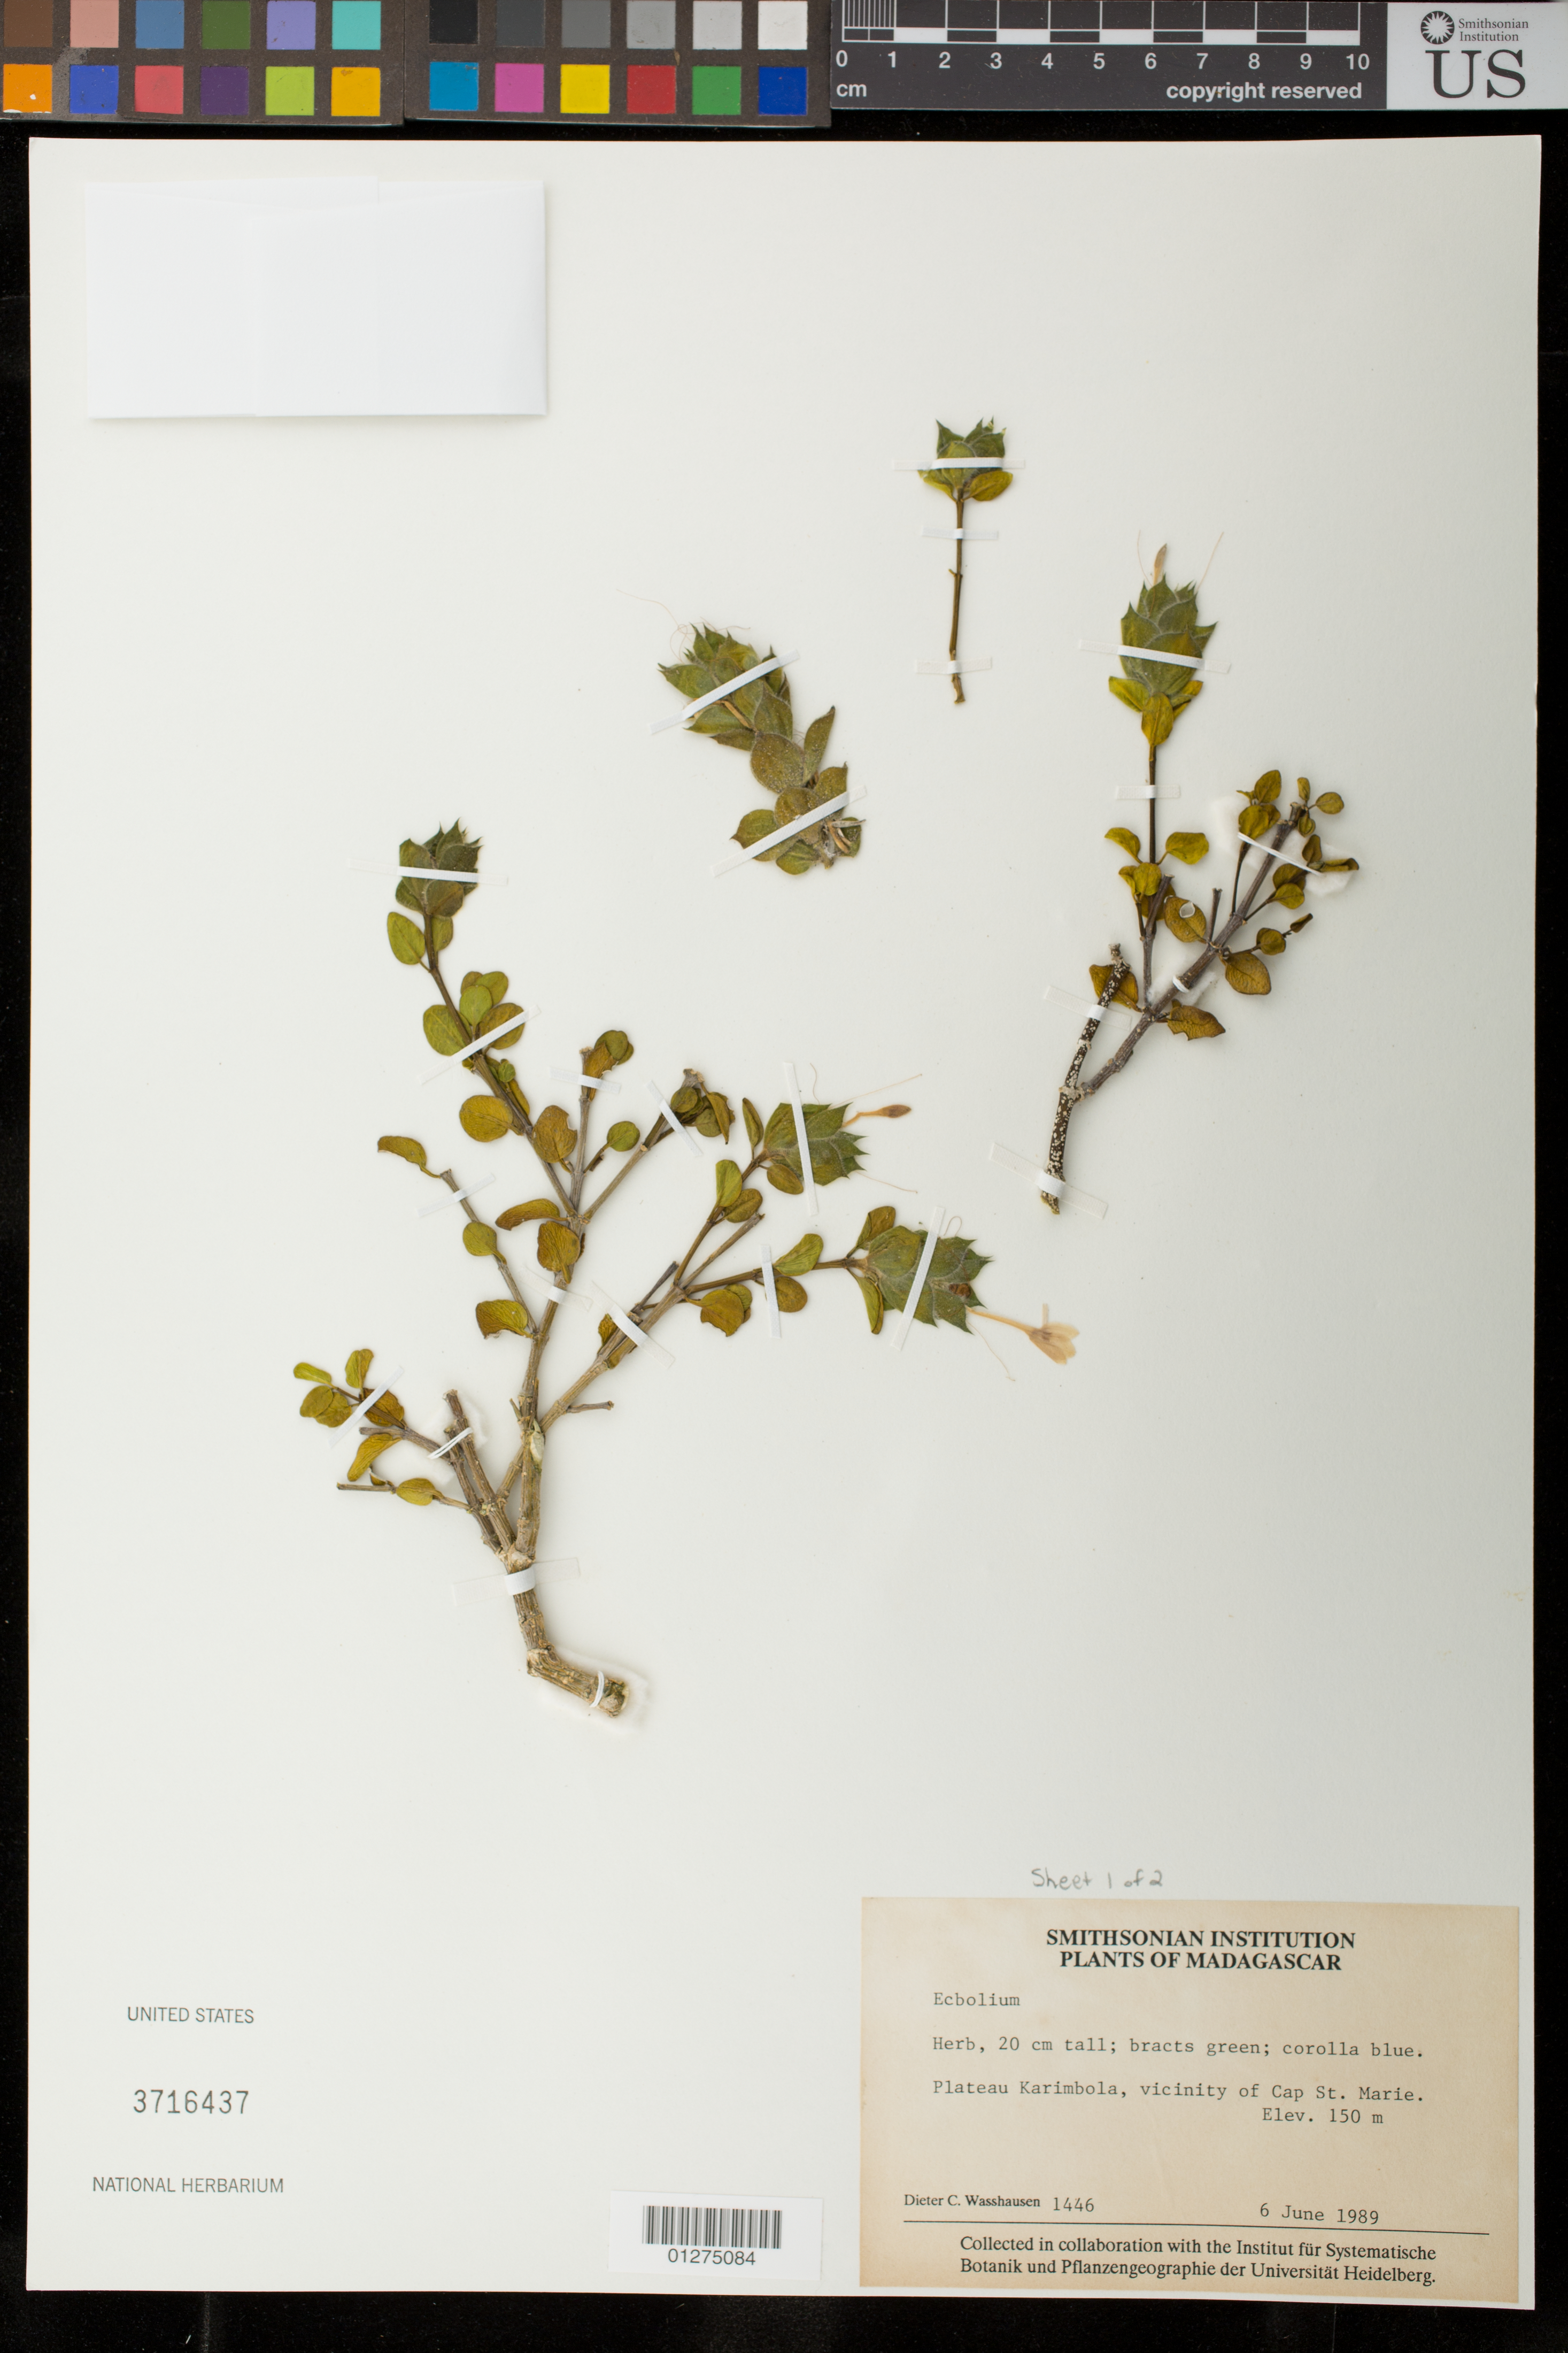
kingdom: Plantae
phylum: Tracheophyta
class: Magnoliopsida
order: Lamiales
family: Acanthaceae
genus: Ecbolium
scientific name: Ecbolium sp.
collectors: D. C. Wasshausen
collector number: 1446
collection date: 1987-06-06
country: Madagascar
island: Madagascar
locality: Plateau Karimbola, vicinity of Cap. Ste. Marie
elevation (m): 150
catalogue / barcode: US 3716437